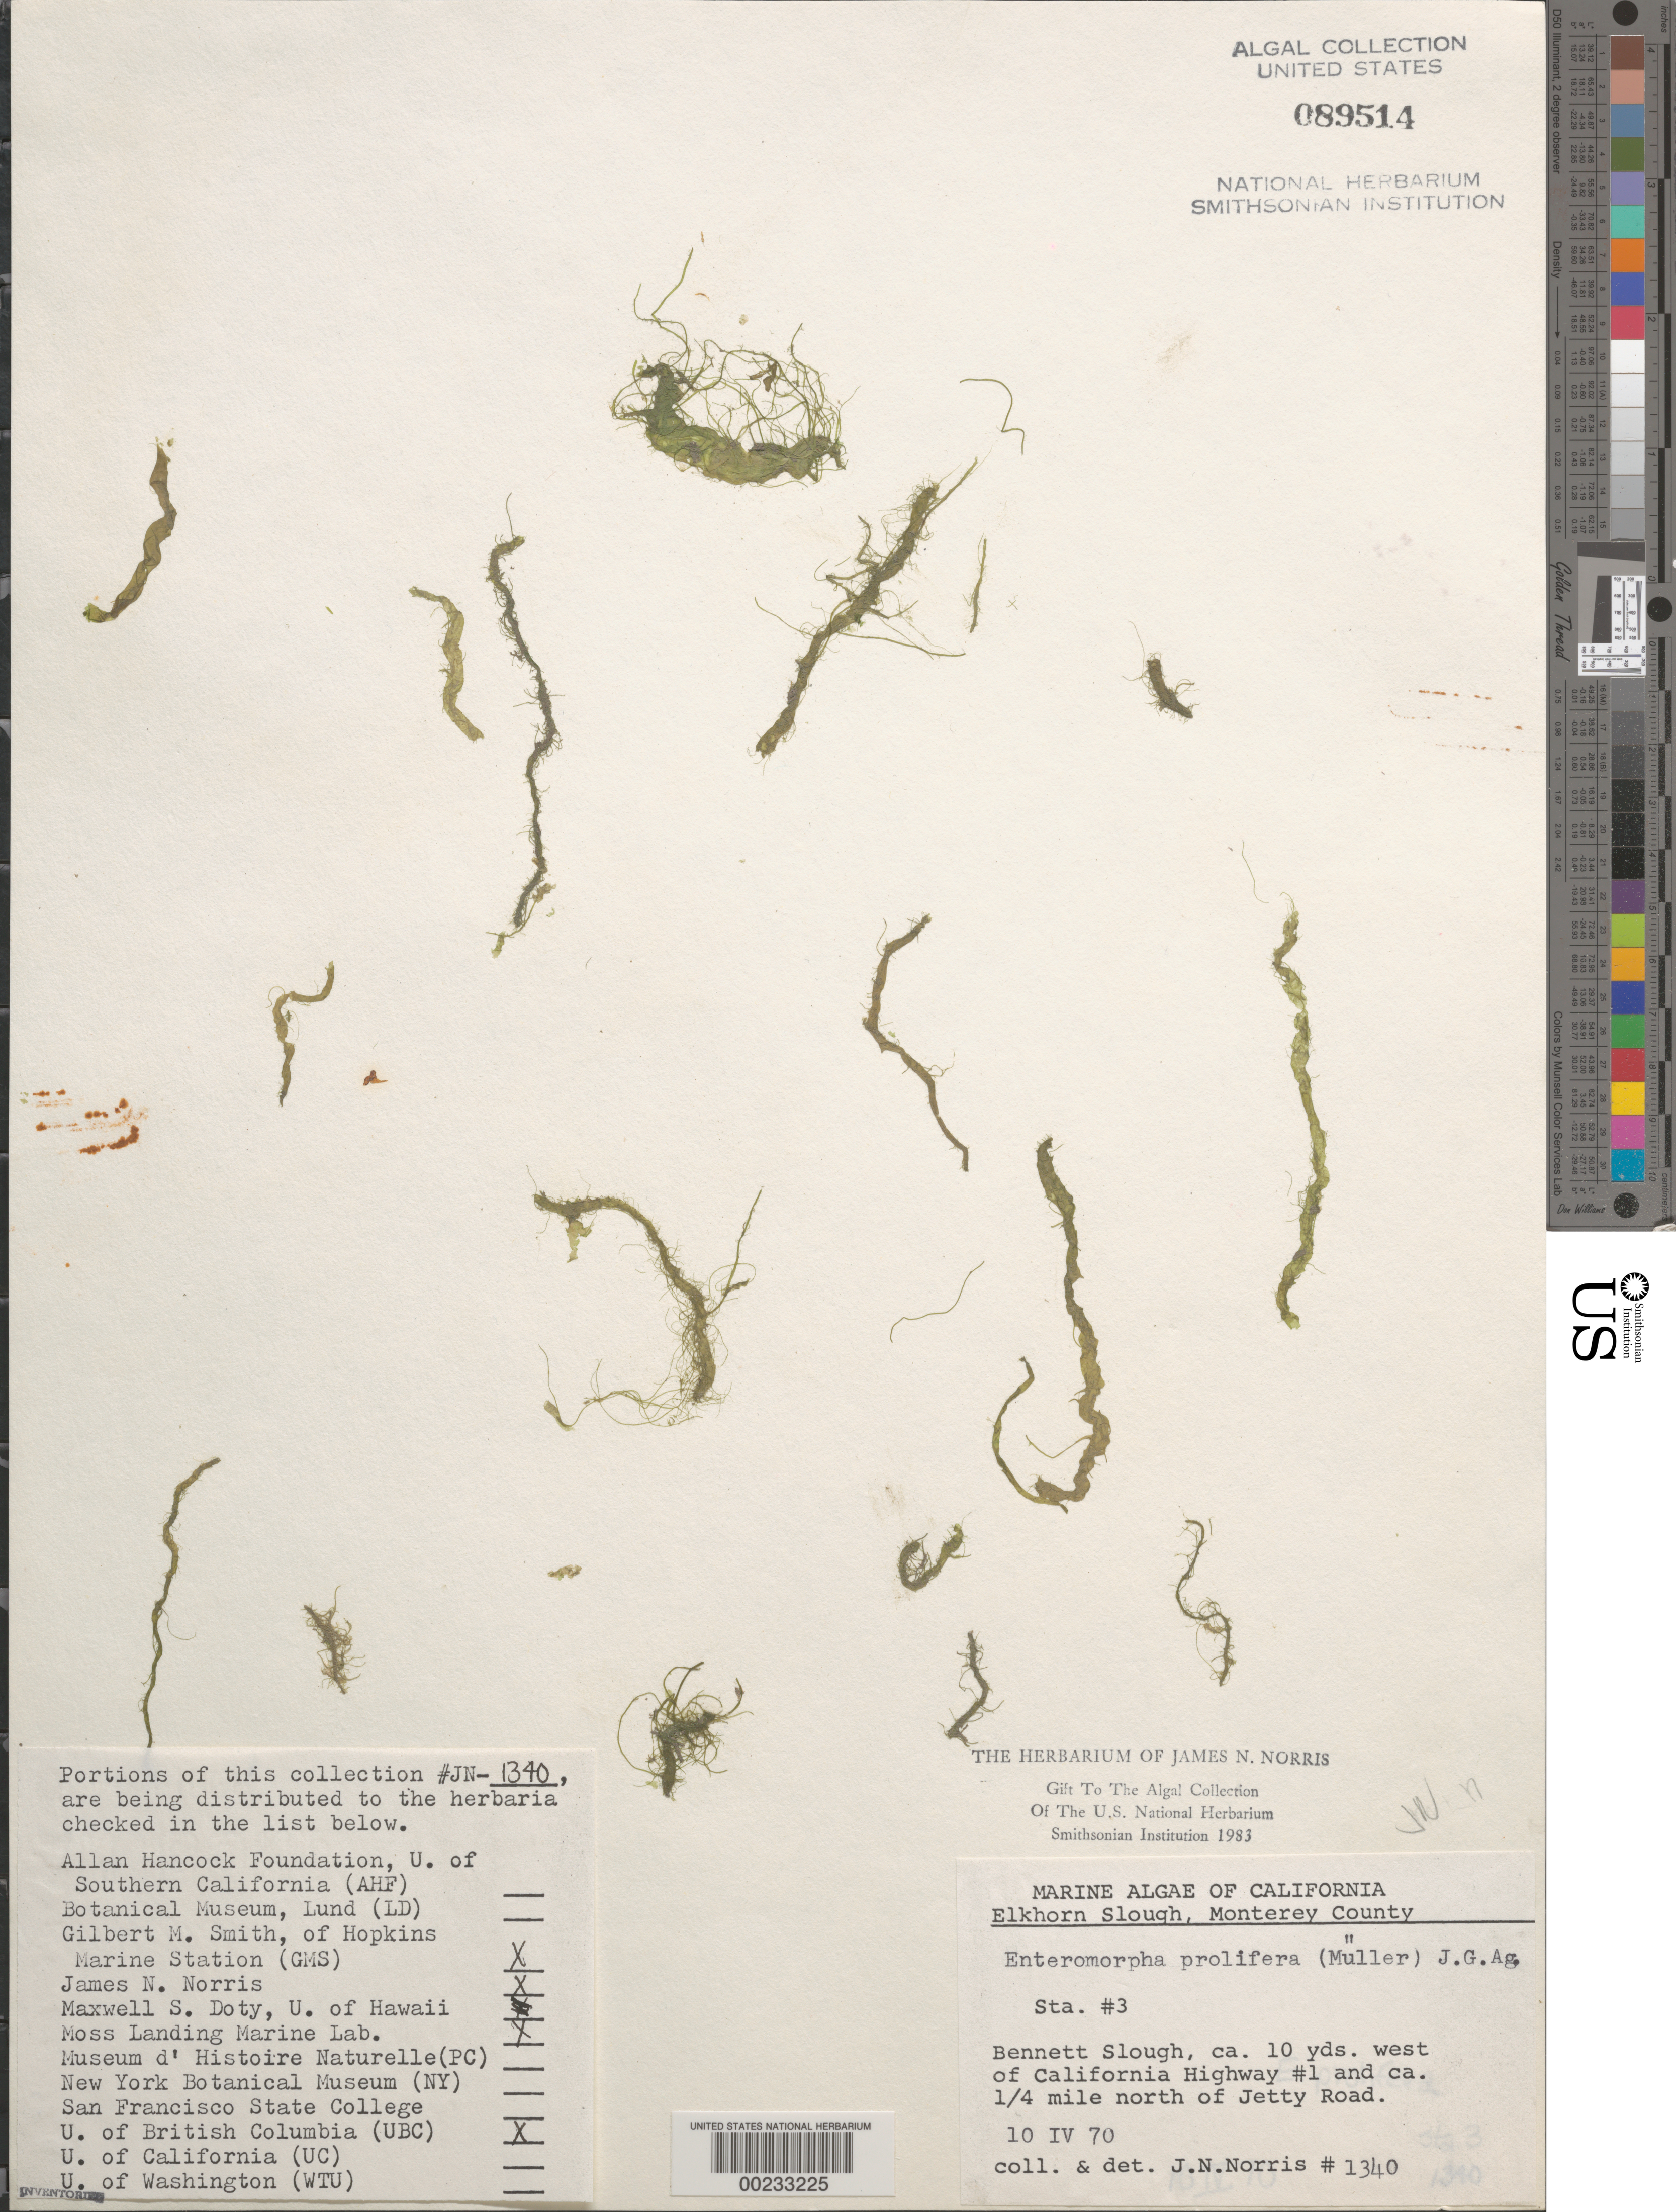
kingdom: Plantae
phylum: Chlorophyta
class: Ulvophyceae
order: Ulvales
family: Ulvaceae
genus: Ulva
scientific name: Ulva prolifera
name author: O.F. Müller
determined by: Algae name updating Project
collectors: J. N. Norris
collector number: JN-1340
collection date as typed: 10 Apr 1970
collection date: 1970-04-10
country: United States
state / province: California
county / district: Monterey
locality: Bennett Slough, Elkhorn Slough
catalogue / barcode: US 89514